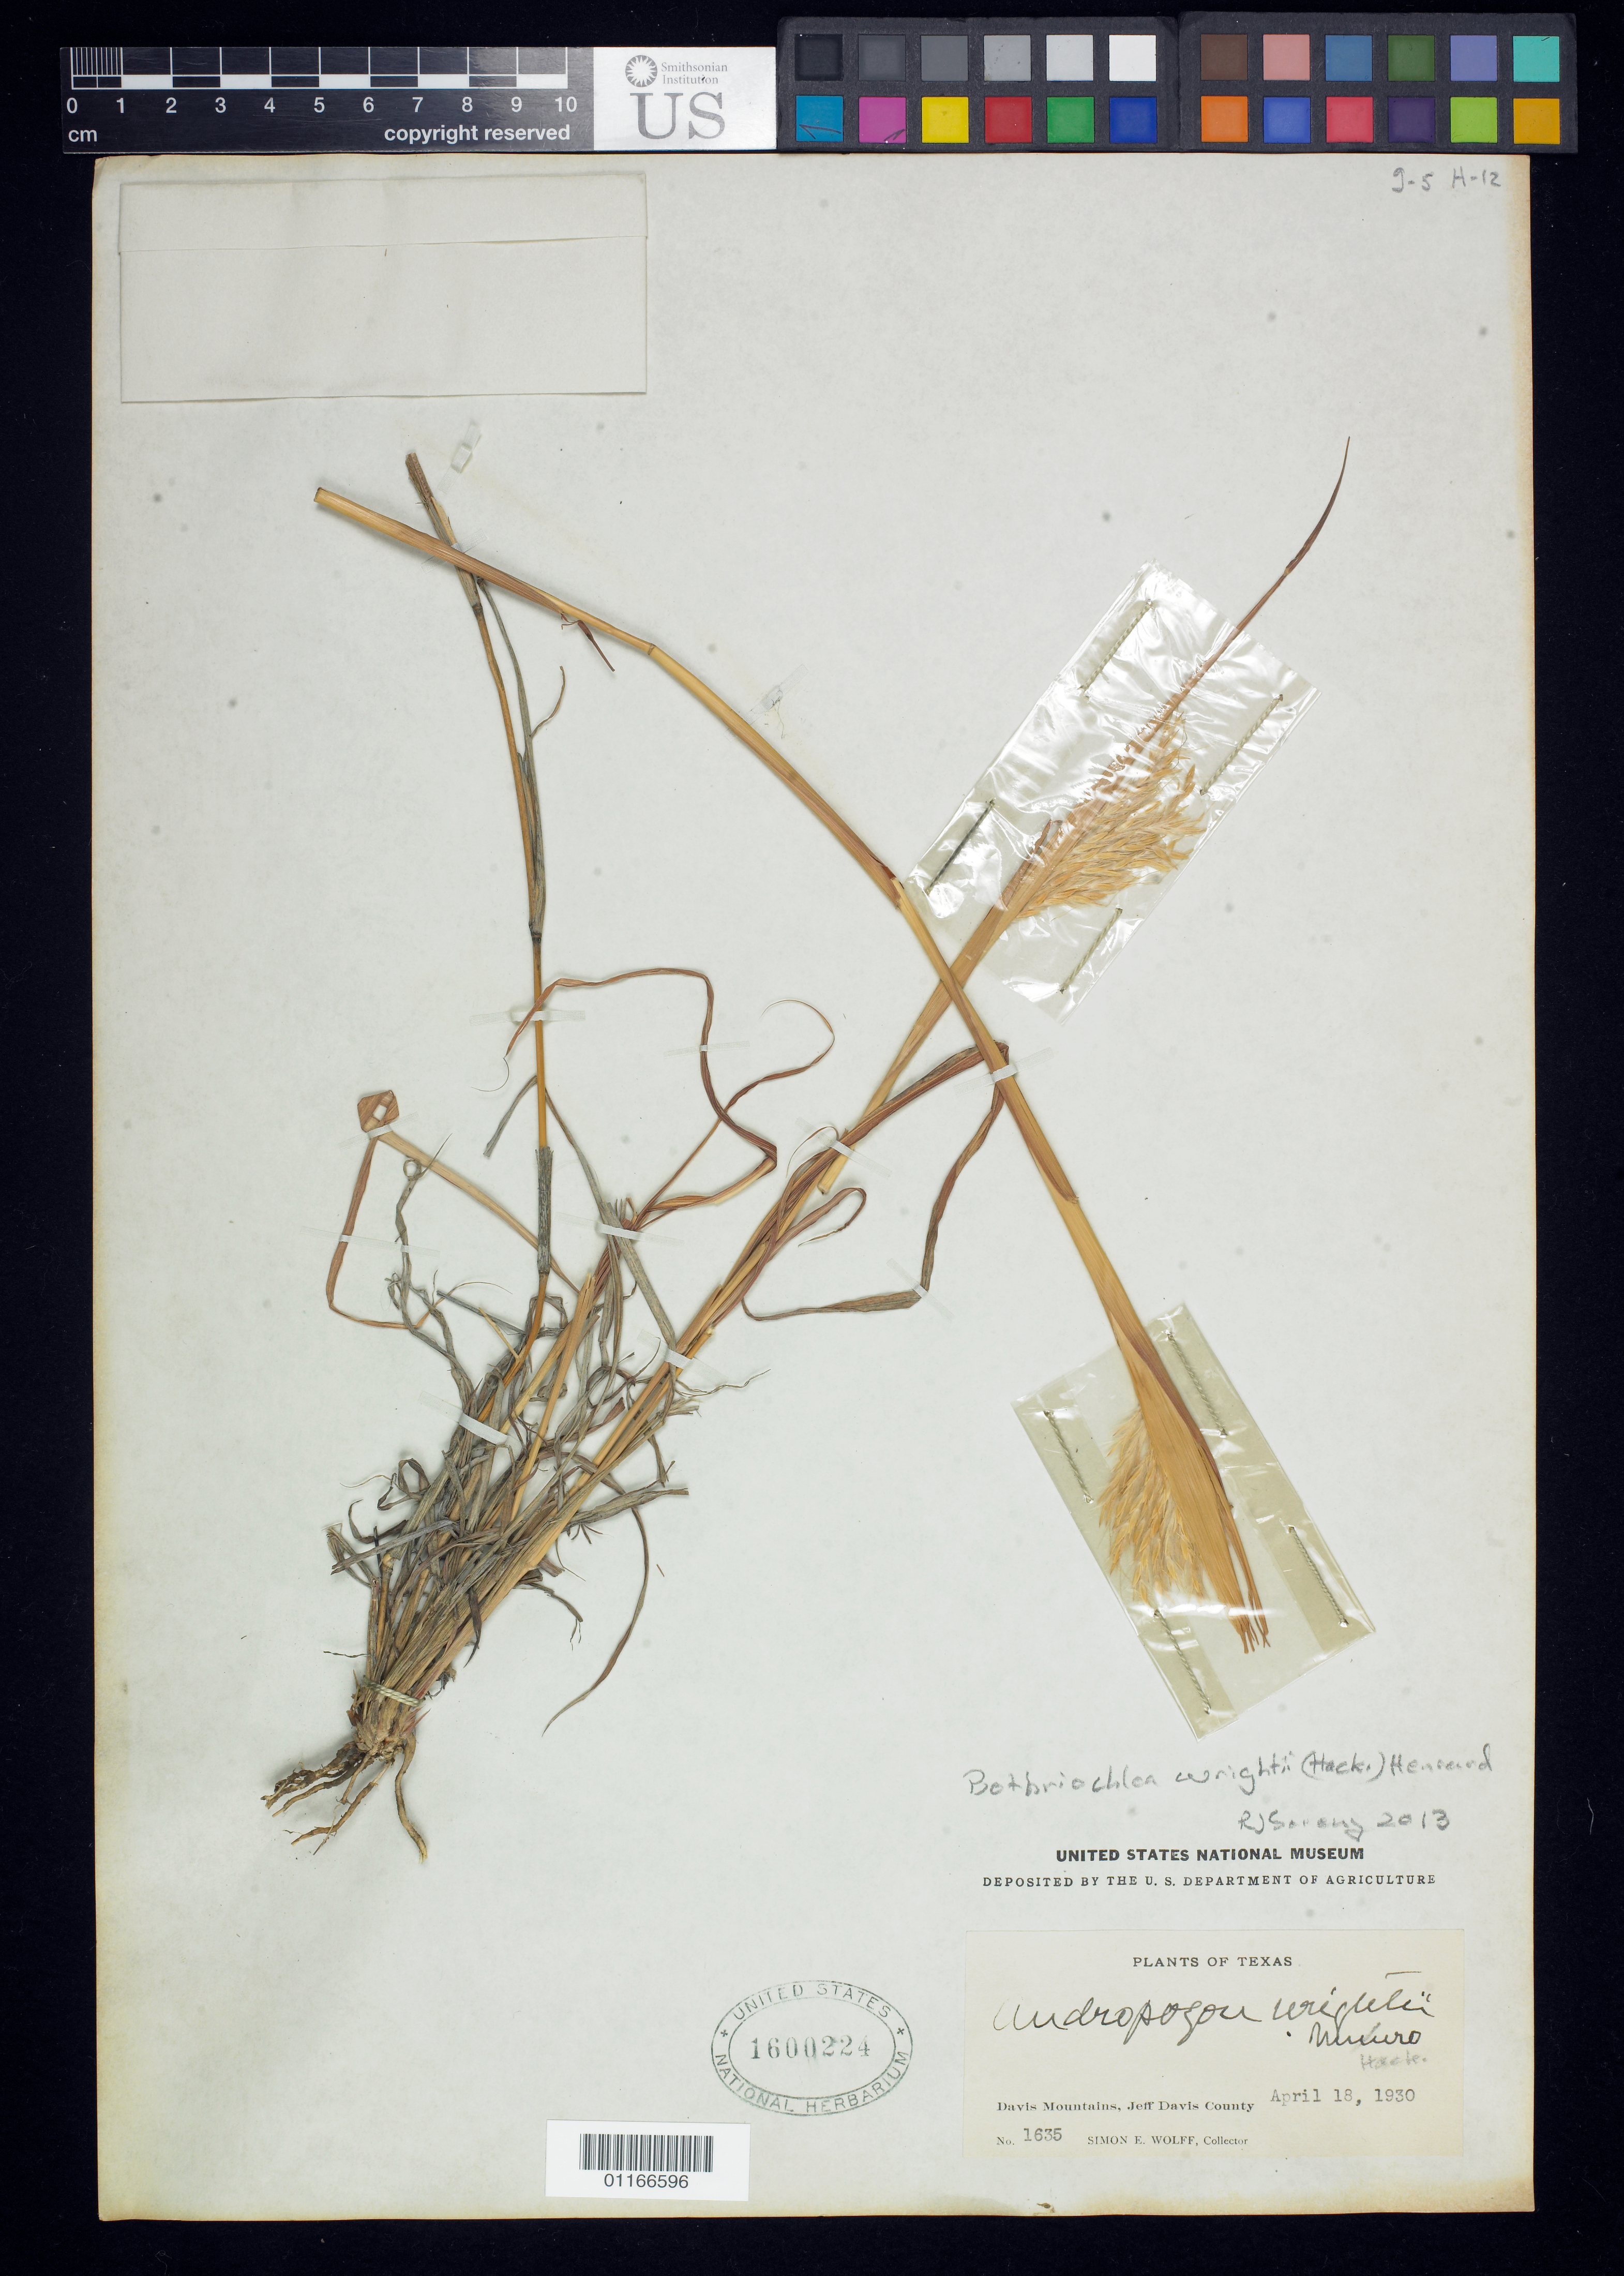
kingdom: Plantae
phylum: Tracheophyta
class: Liliopsida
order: Poales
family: Poaceae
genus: Bothriochloa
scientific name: Bothriochloa wrightii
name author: (Hack.) Henr.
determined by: Soreng, Robert J., Research Associate (BOT), Smithsonian Institution - National Museum of Natural History (UNITED STATES)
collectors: S. E. Wolff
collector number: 1635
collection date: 1930-04-18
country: United States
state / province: Texas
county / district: Jeff Davis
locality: Davis Mountains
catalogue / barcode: US 1600224